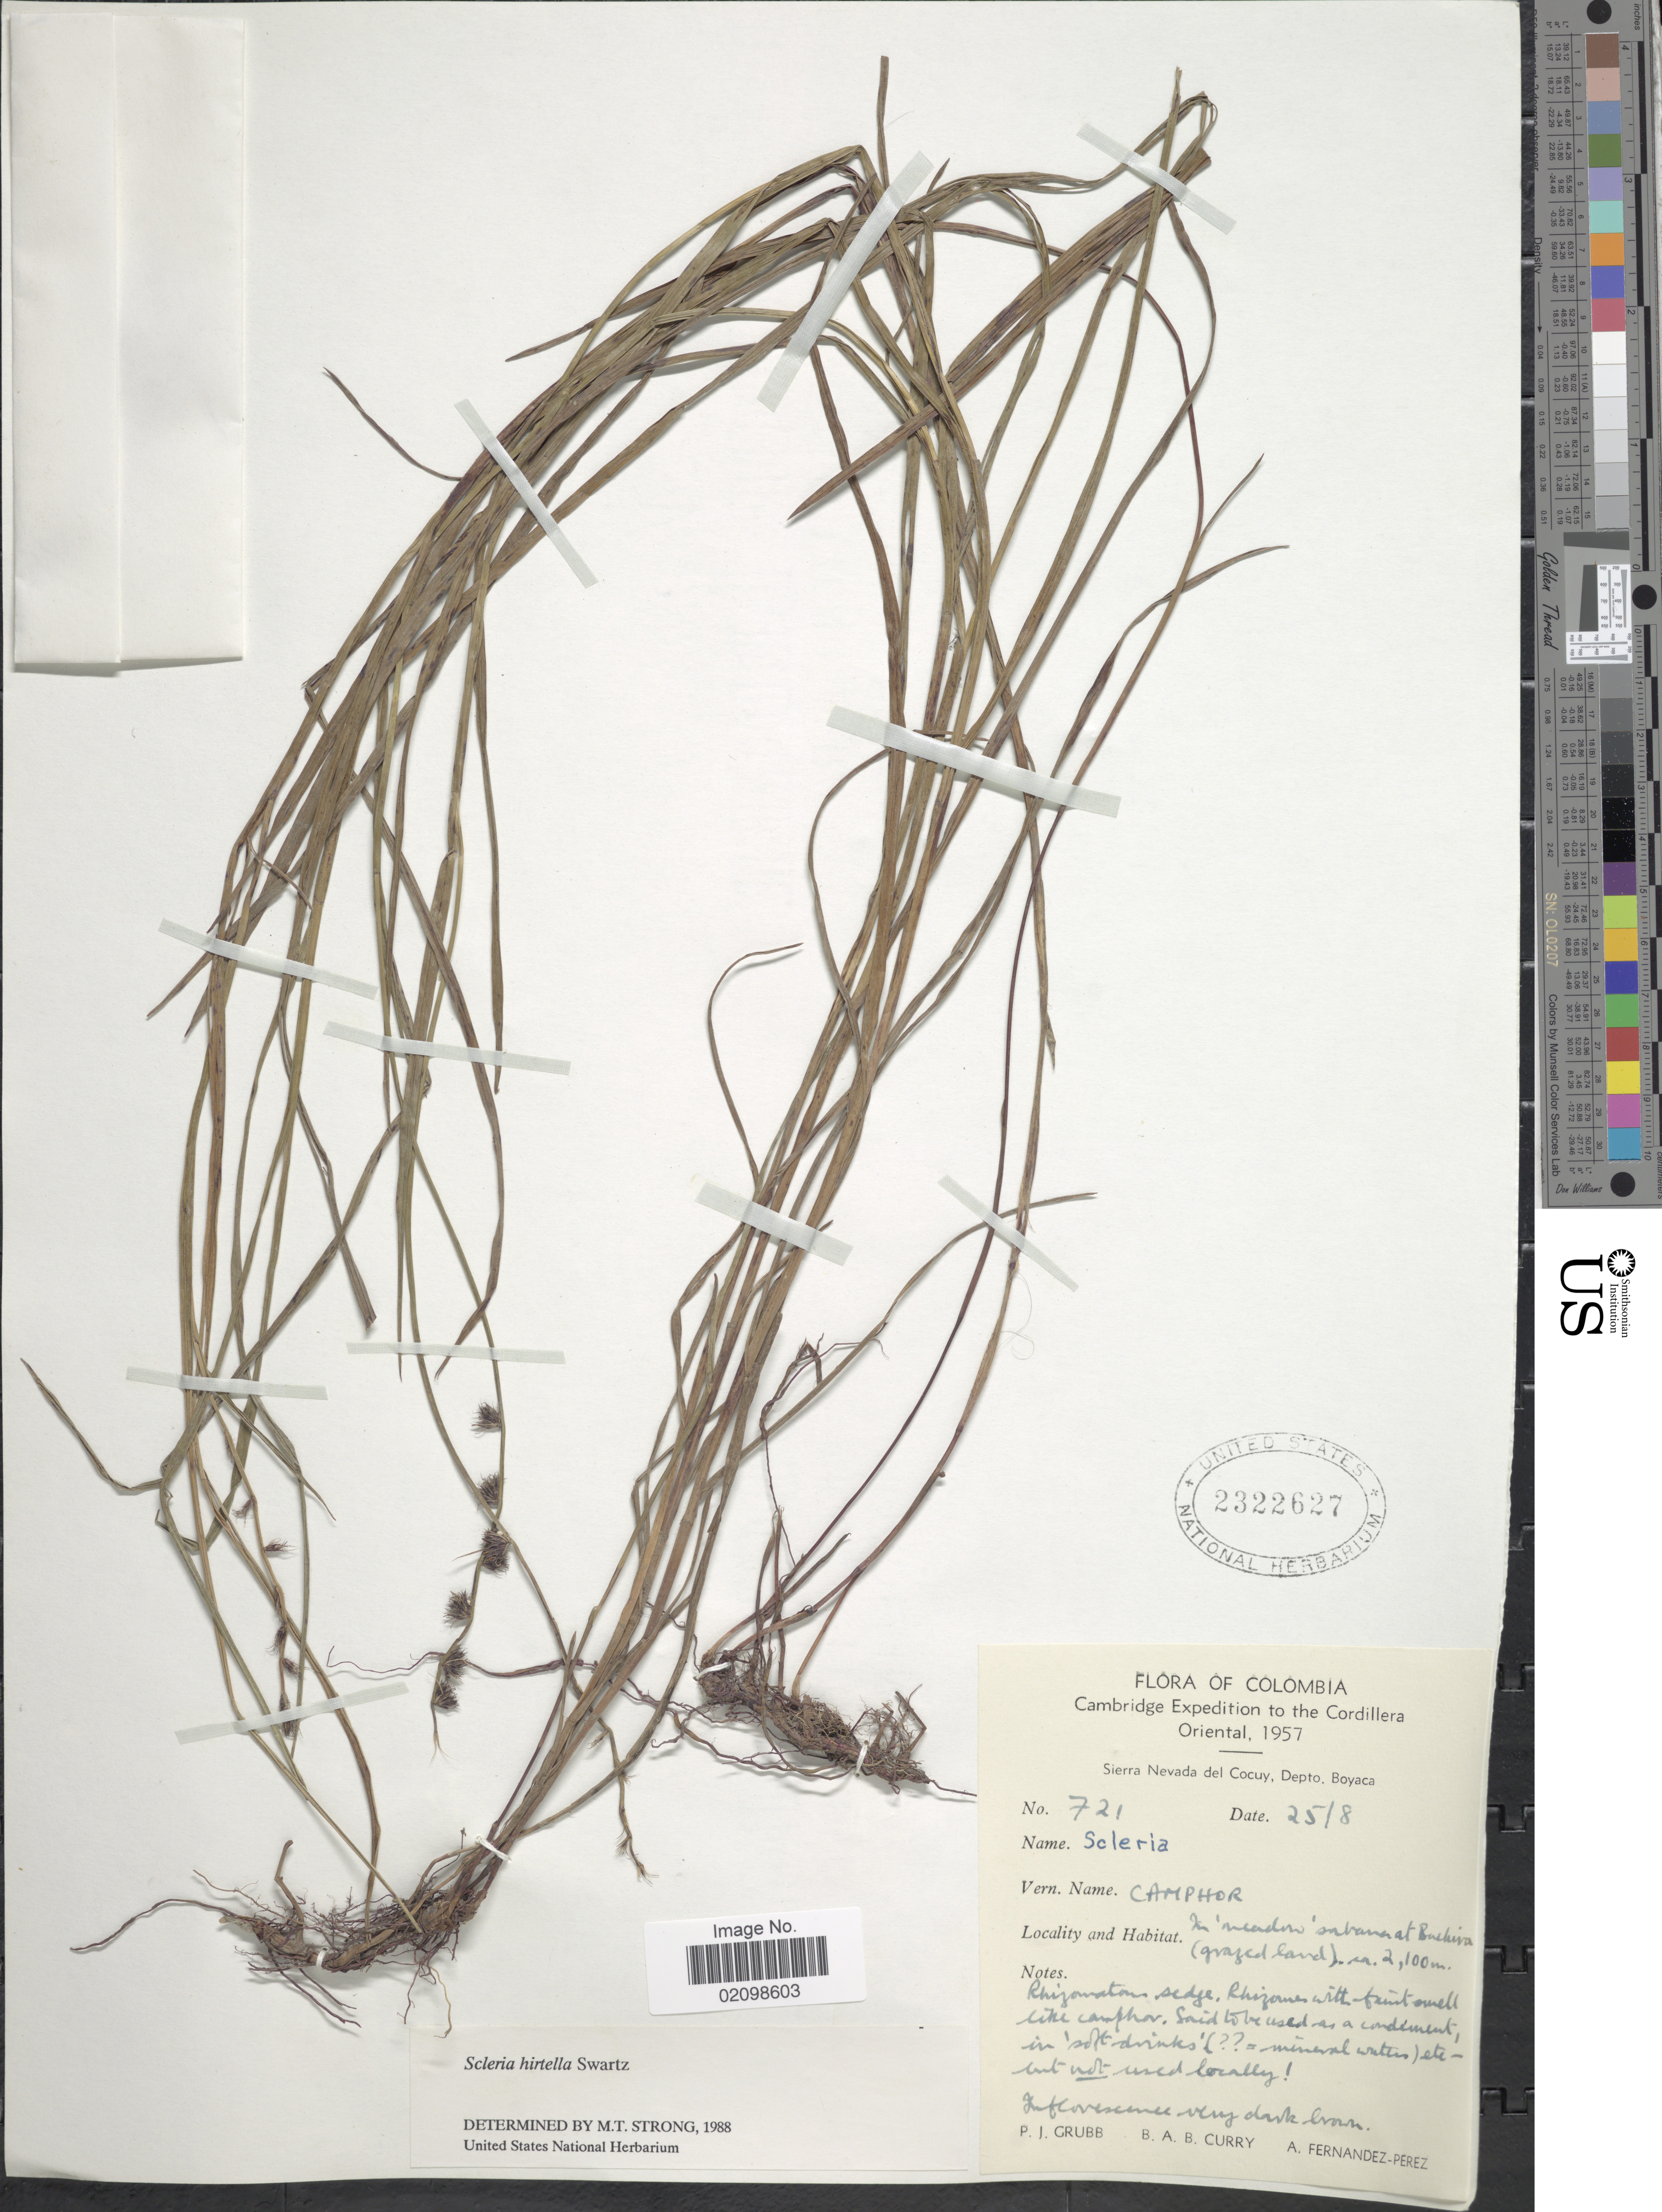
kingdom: Plantae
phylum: Tracheophyta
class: Liliopsida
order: Poales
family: Cyperaceae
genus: Scleria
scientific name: Scleria distans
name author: Poir.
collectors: P. J. Grubb, B. Curry & A. Fernández-Pérez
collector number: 721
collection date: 1957-08-25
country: Colombia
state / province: Boyacá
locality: Cordillera Oriental, Sierra Nevada del Cocuy, Depto. Boyaca. In 'meadow' sabanna at Bachira.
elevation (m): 2100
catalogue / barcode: US 2322627